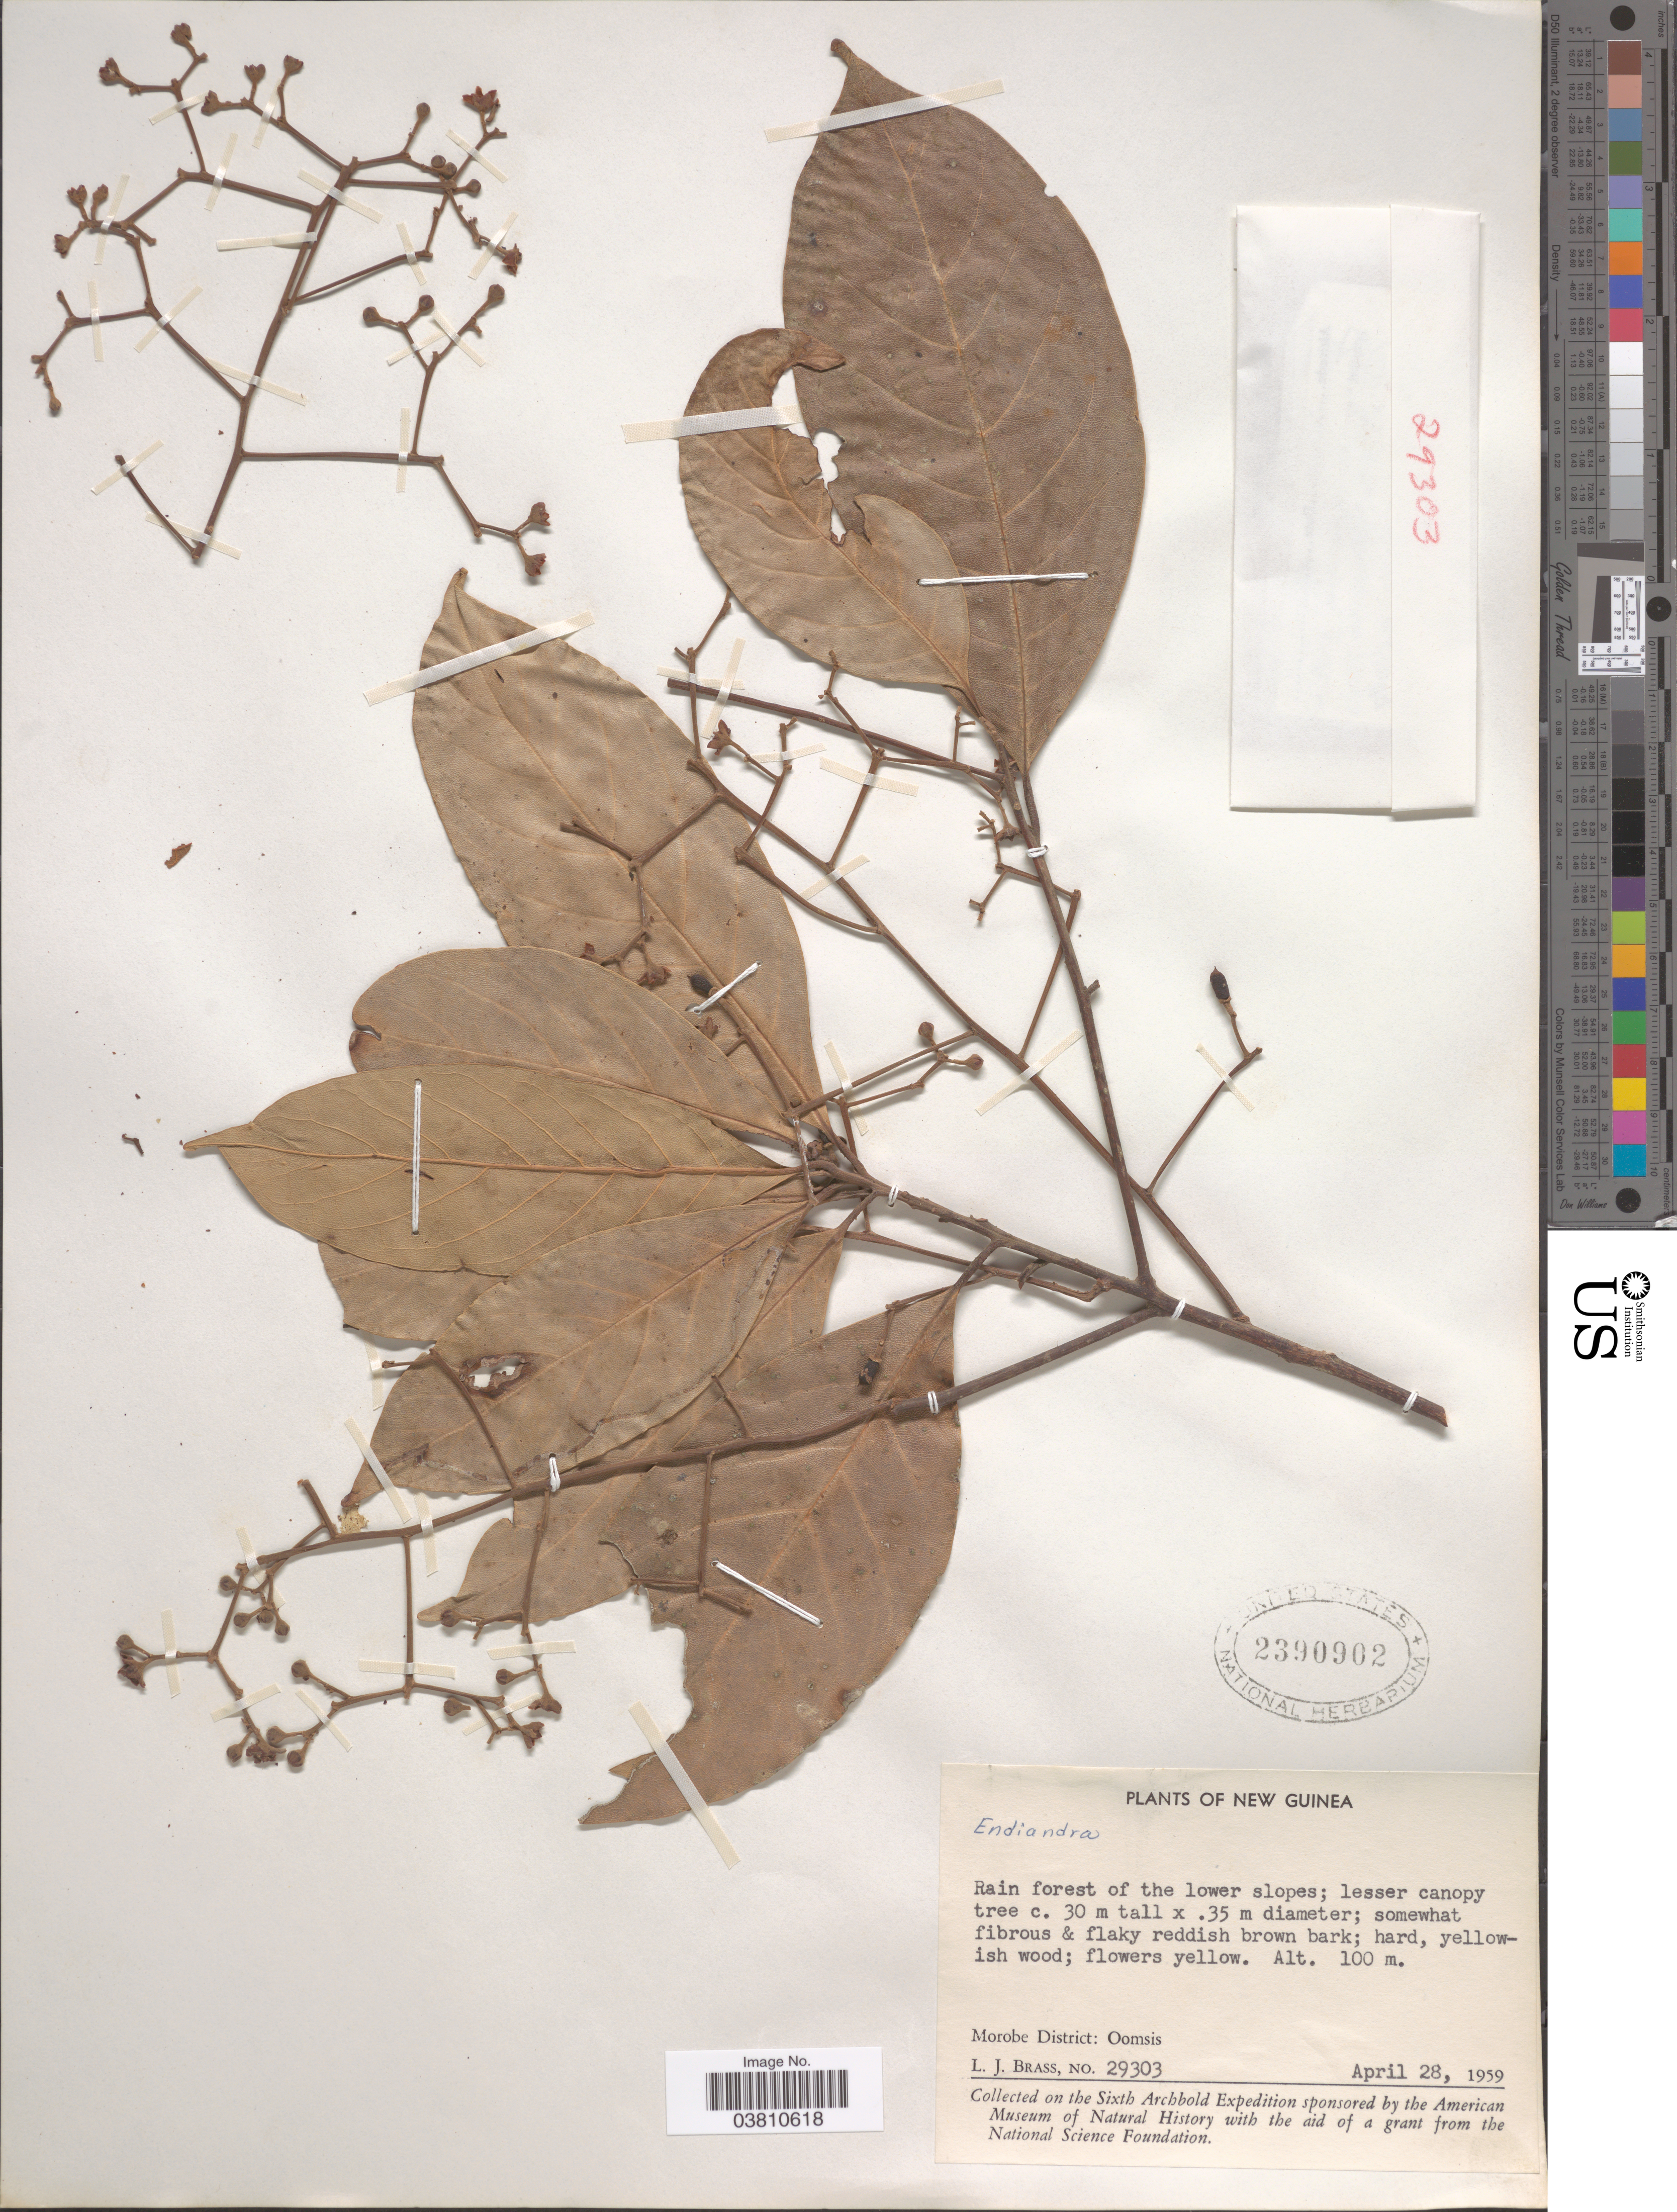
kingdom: Plantae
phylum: Tracheophyta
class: Magnoliopsida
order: Laurales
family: Lauraceae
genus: Endiandra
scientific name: Endiandra sp.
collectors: L. J. Brass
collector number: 29303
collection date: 1959-04-28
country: Papua New Guinea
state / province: Morobe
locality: New Guinea. Morobe District: Oomsis.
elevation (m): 100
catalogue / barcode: US 2390902